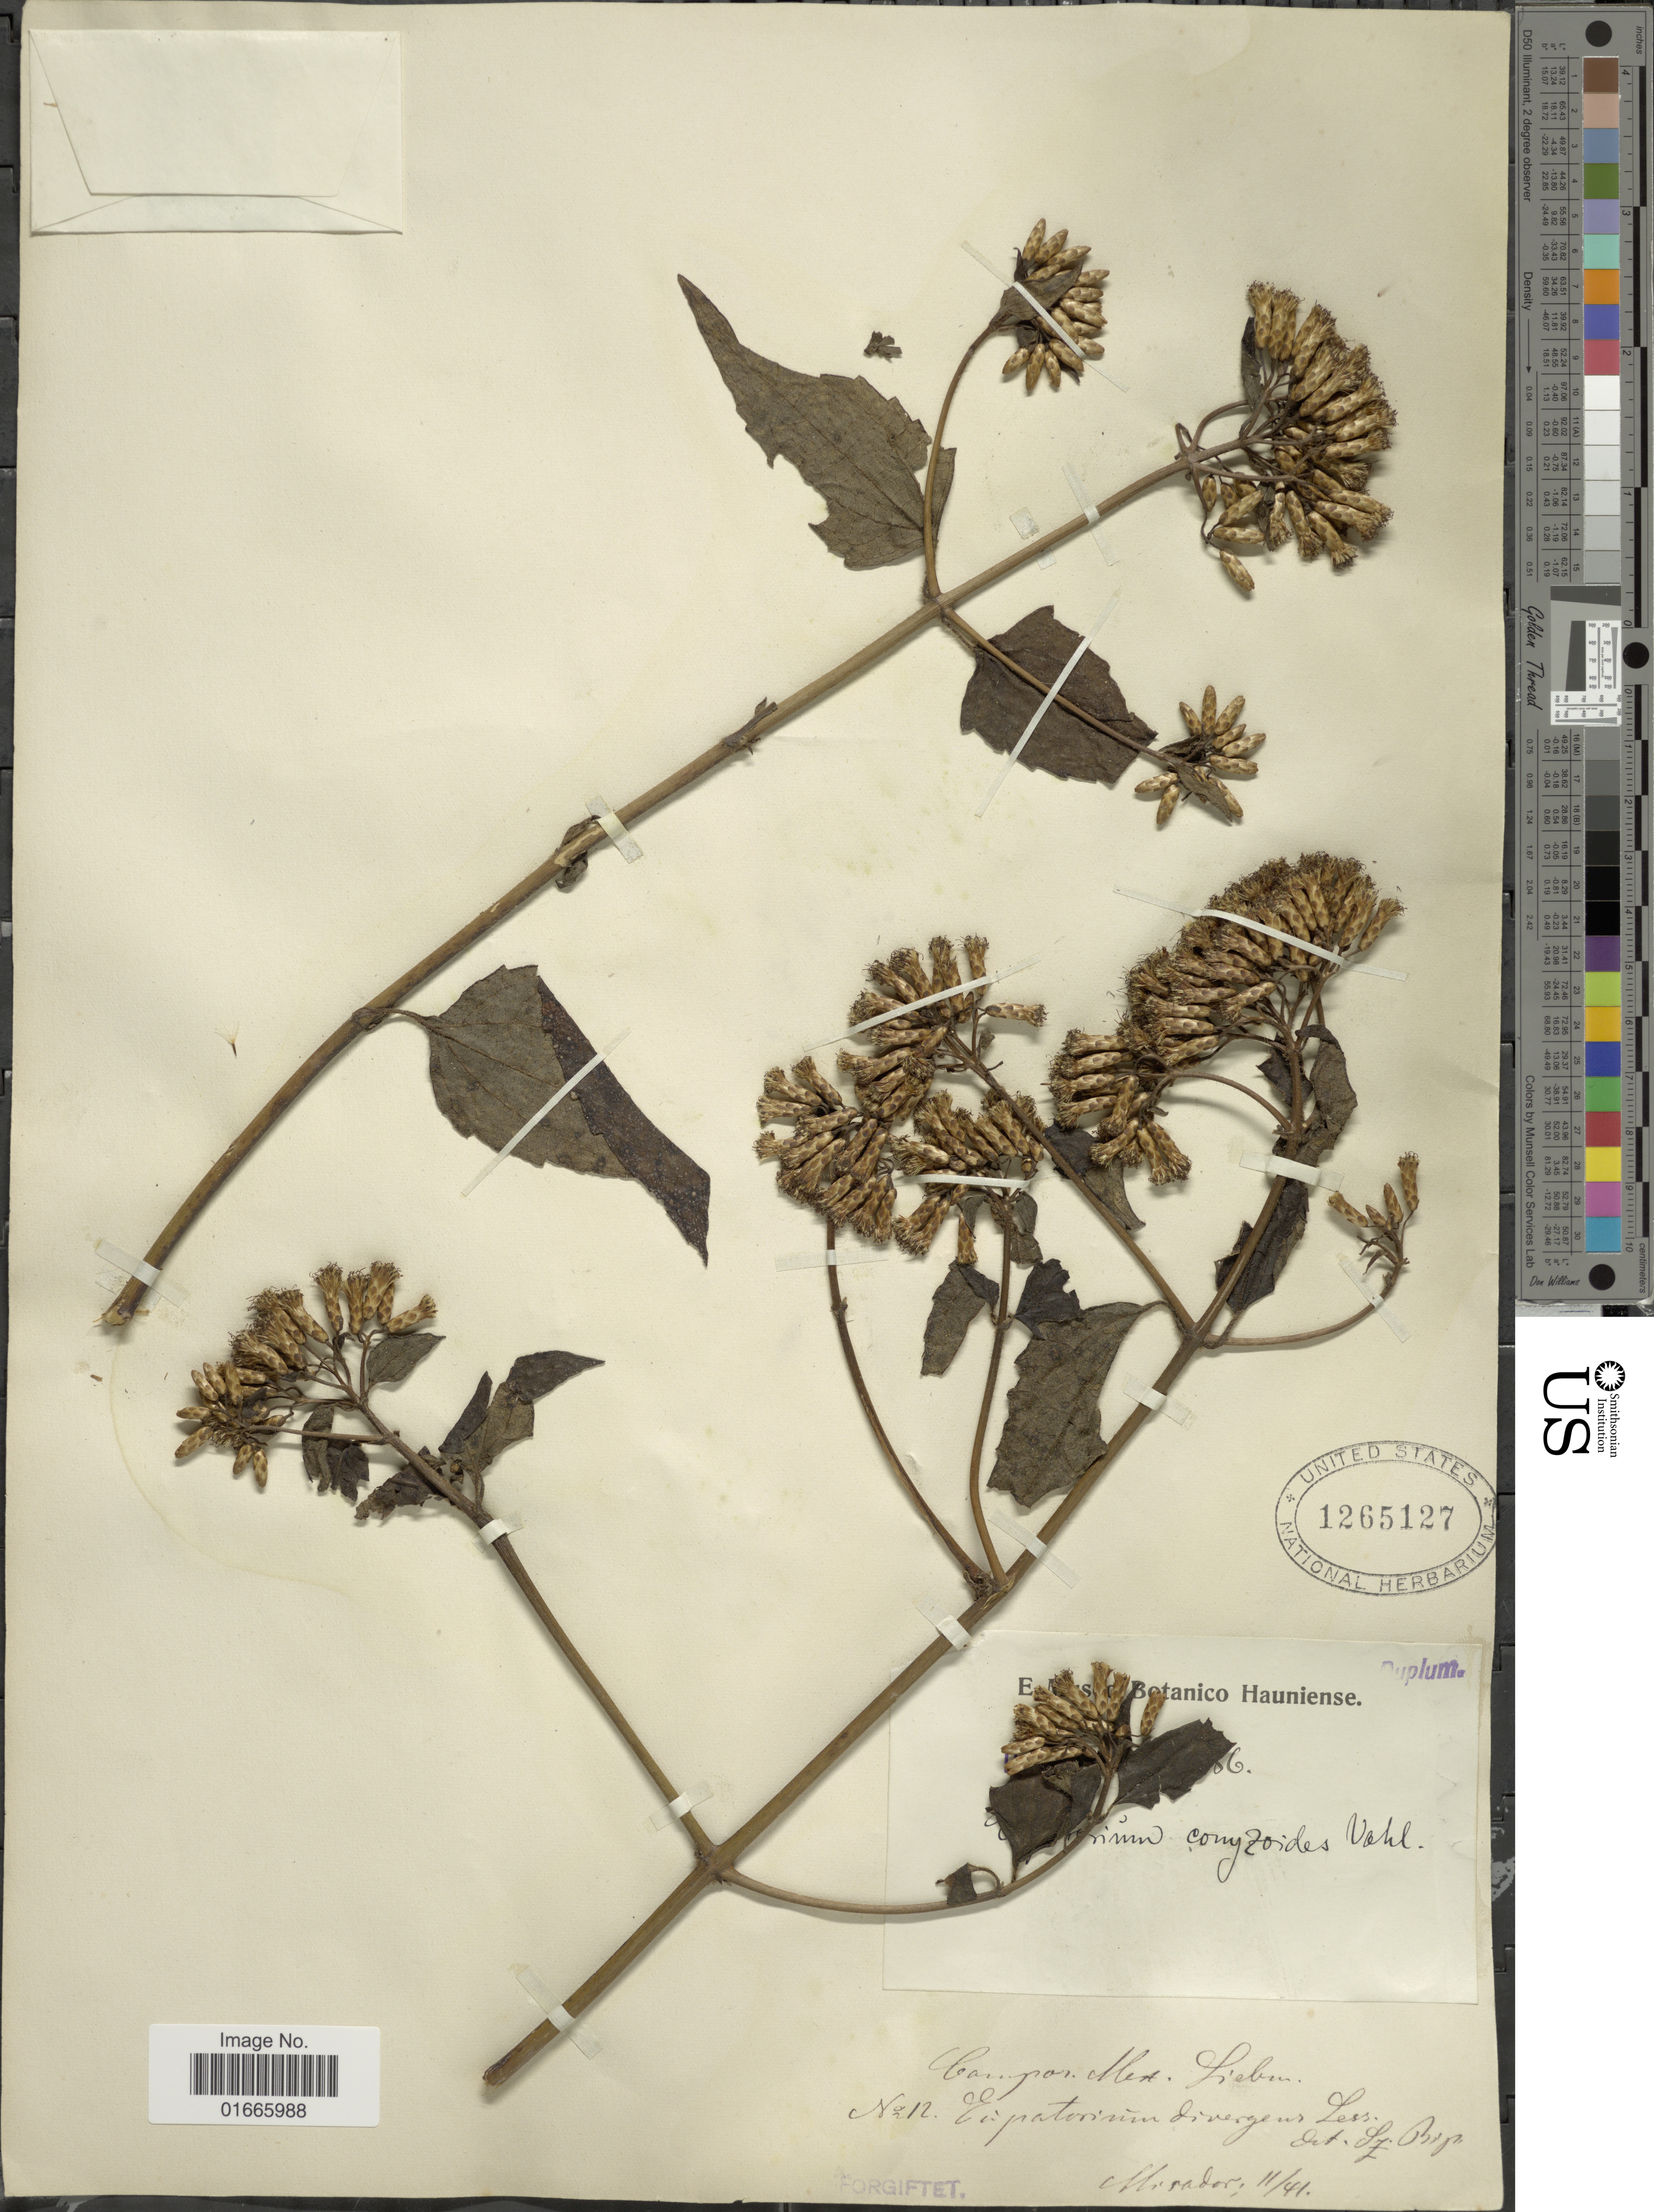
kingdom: Plantae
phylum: Tracheophyta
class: Magnoliopsida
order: Asterales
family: Asteraceae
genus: Chromolaena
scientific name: Chromolaena odorata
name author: (L.) R.M. King & H. Rob.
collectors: ex Mus. Bot. Hauniense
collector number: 12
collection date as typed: Transcribed d/m/y: /2/41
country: Mexico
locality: Campos, Mex. Mirador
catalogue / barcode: US 1265127